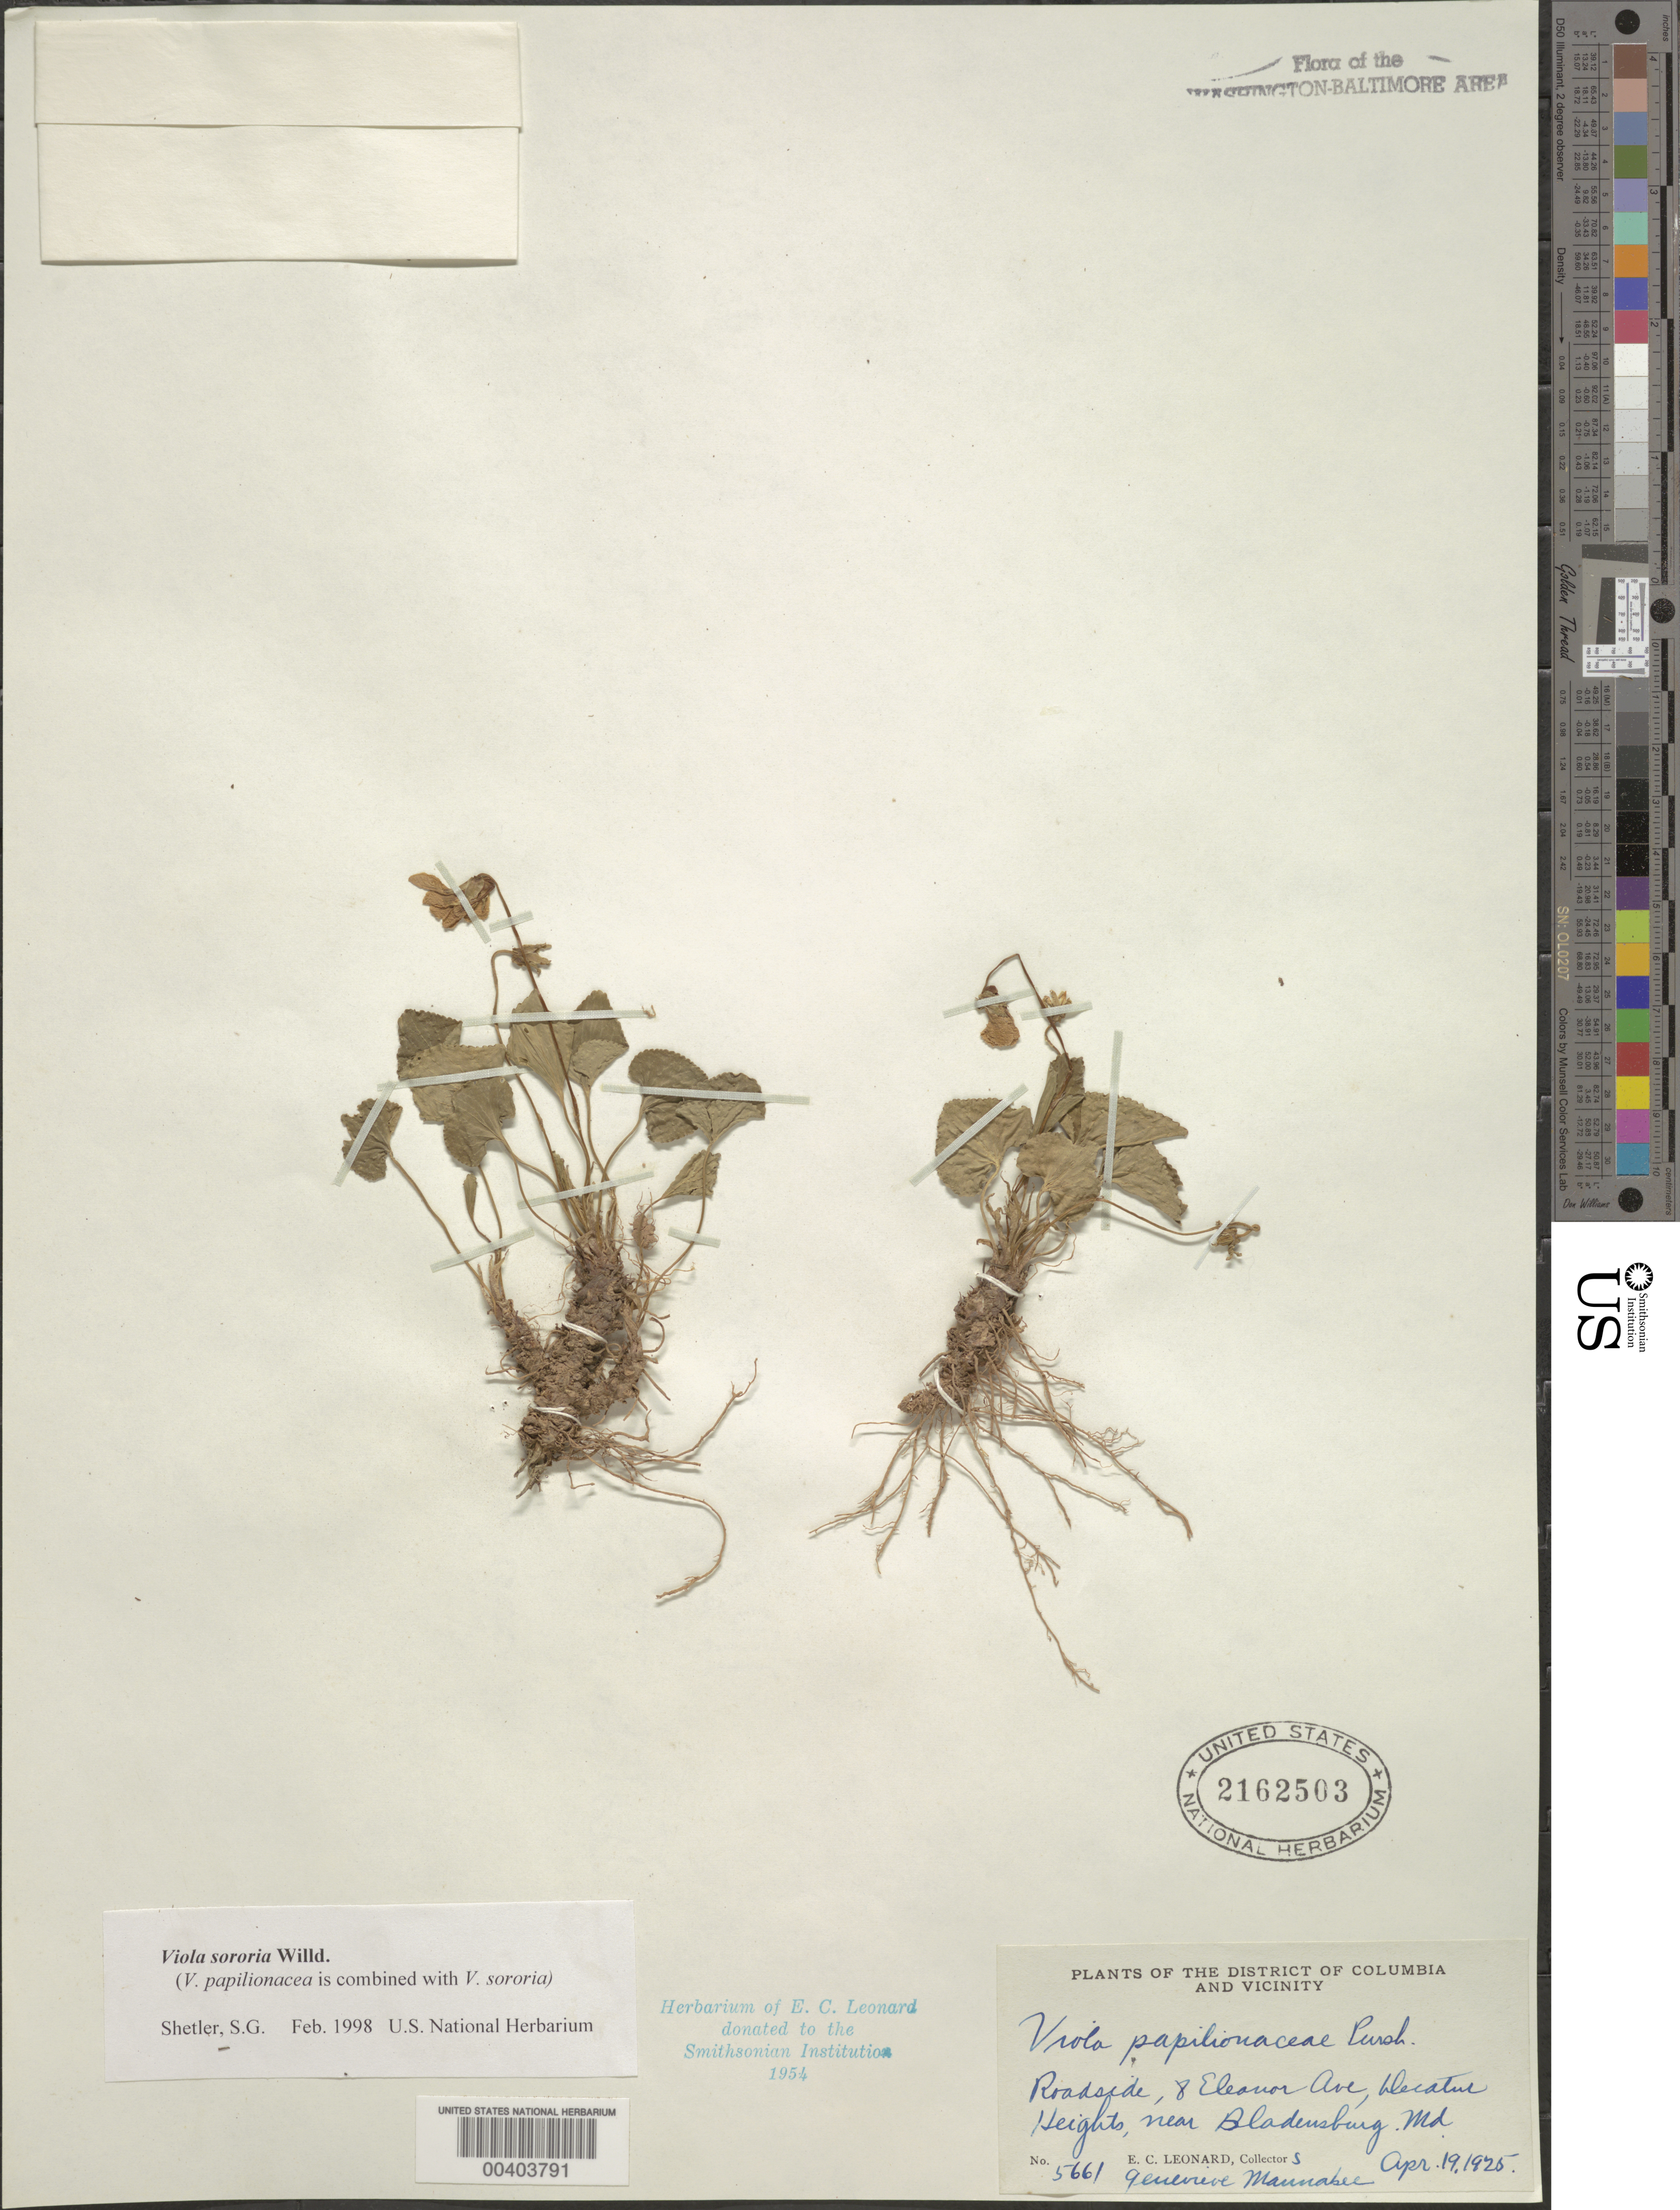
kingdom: Plantae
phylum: Tracheophyta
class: Magnoliopsida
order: Malpighiales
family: Violaceae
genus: Viola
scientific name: Viola sororia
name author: Willd.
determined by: Shetler, Stanwyn G., (US), NMNH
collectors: E. C. Leonard & G. Mannahee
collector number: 5661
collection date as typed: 19 Apr 1925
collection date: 1925-04-19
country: United States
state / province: Maryland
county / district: Prince George's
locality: Decatur Heights, Bladensburg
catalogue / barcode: US 2162503